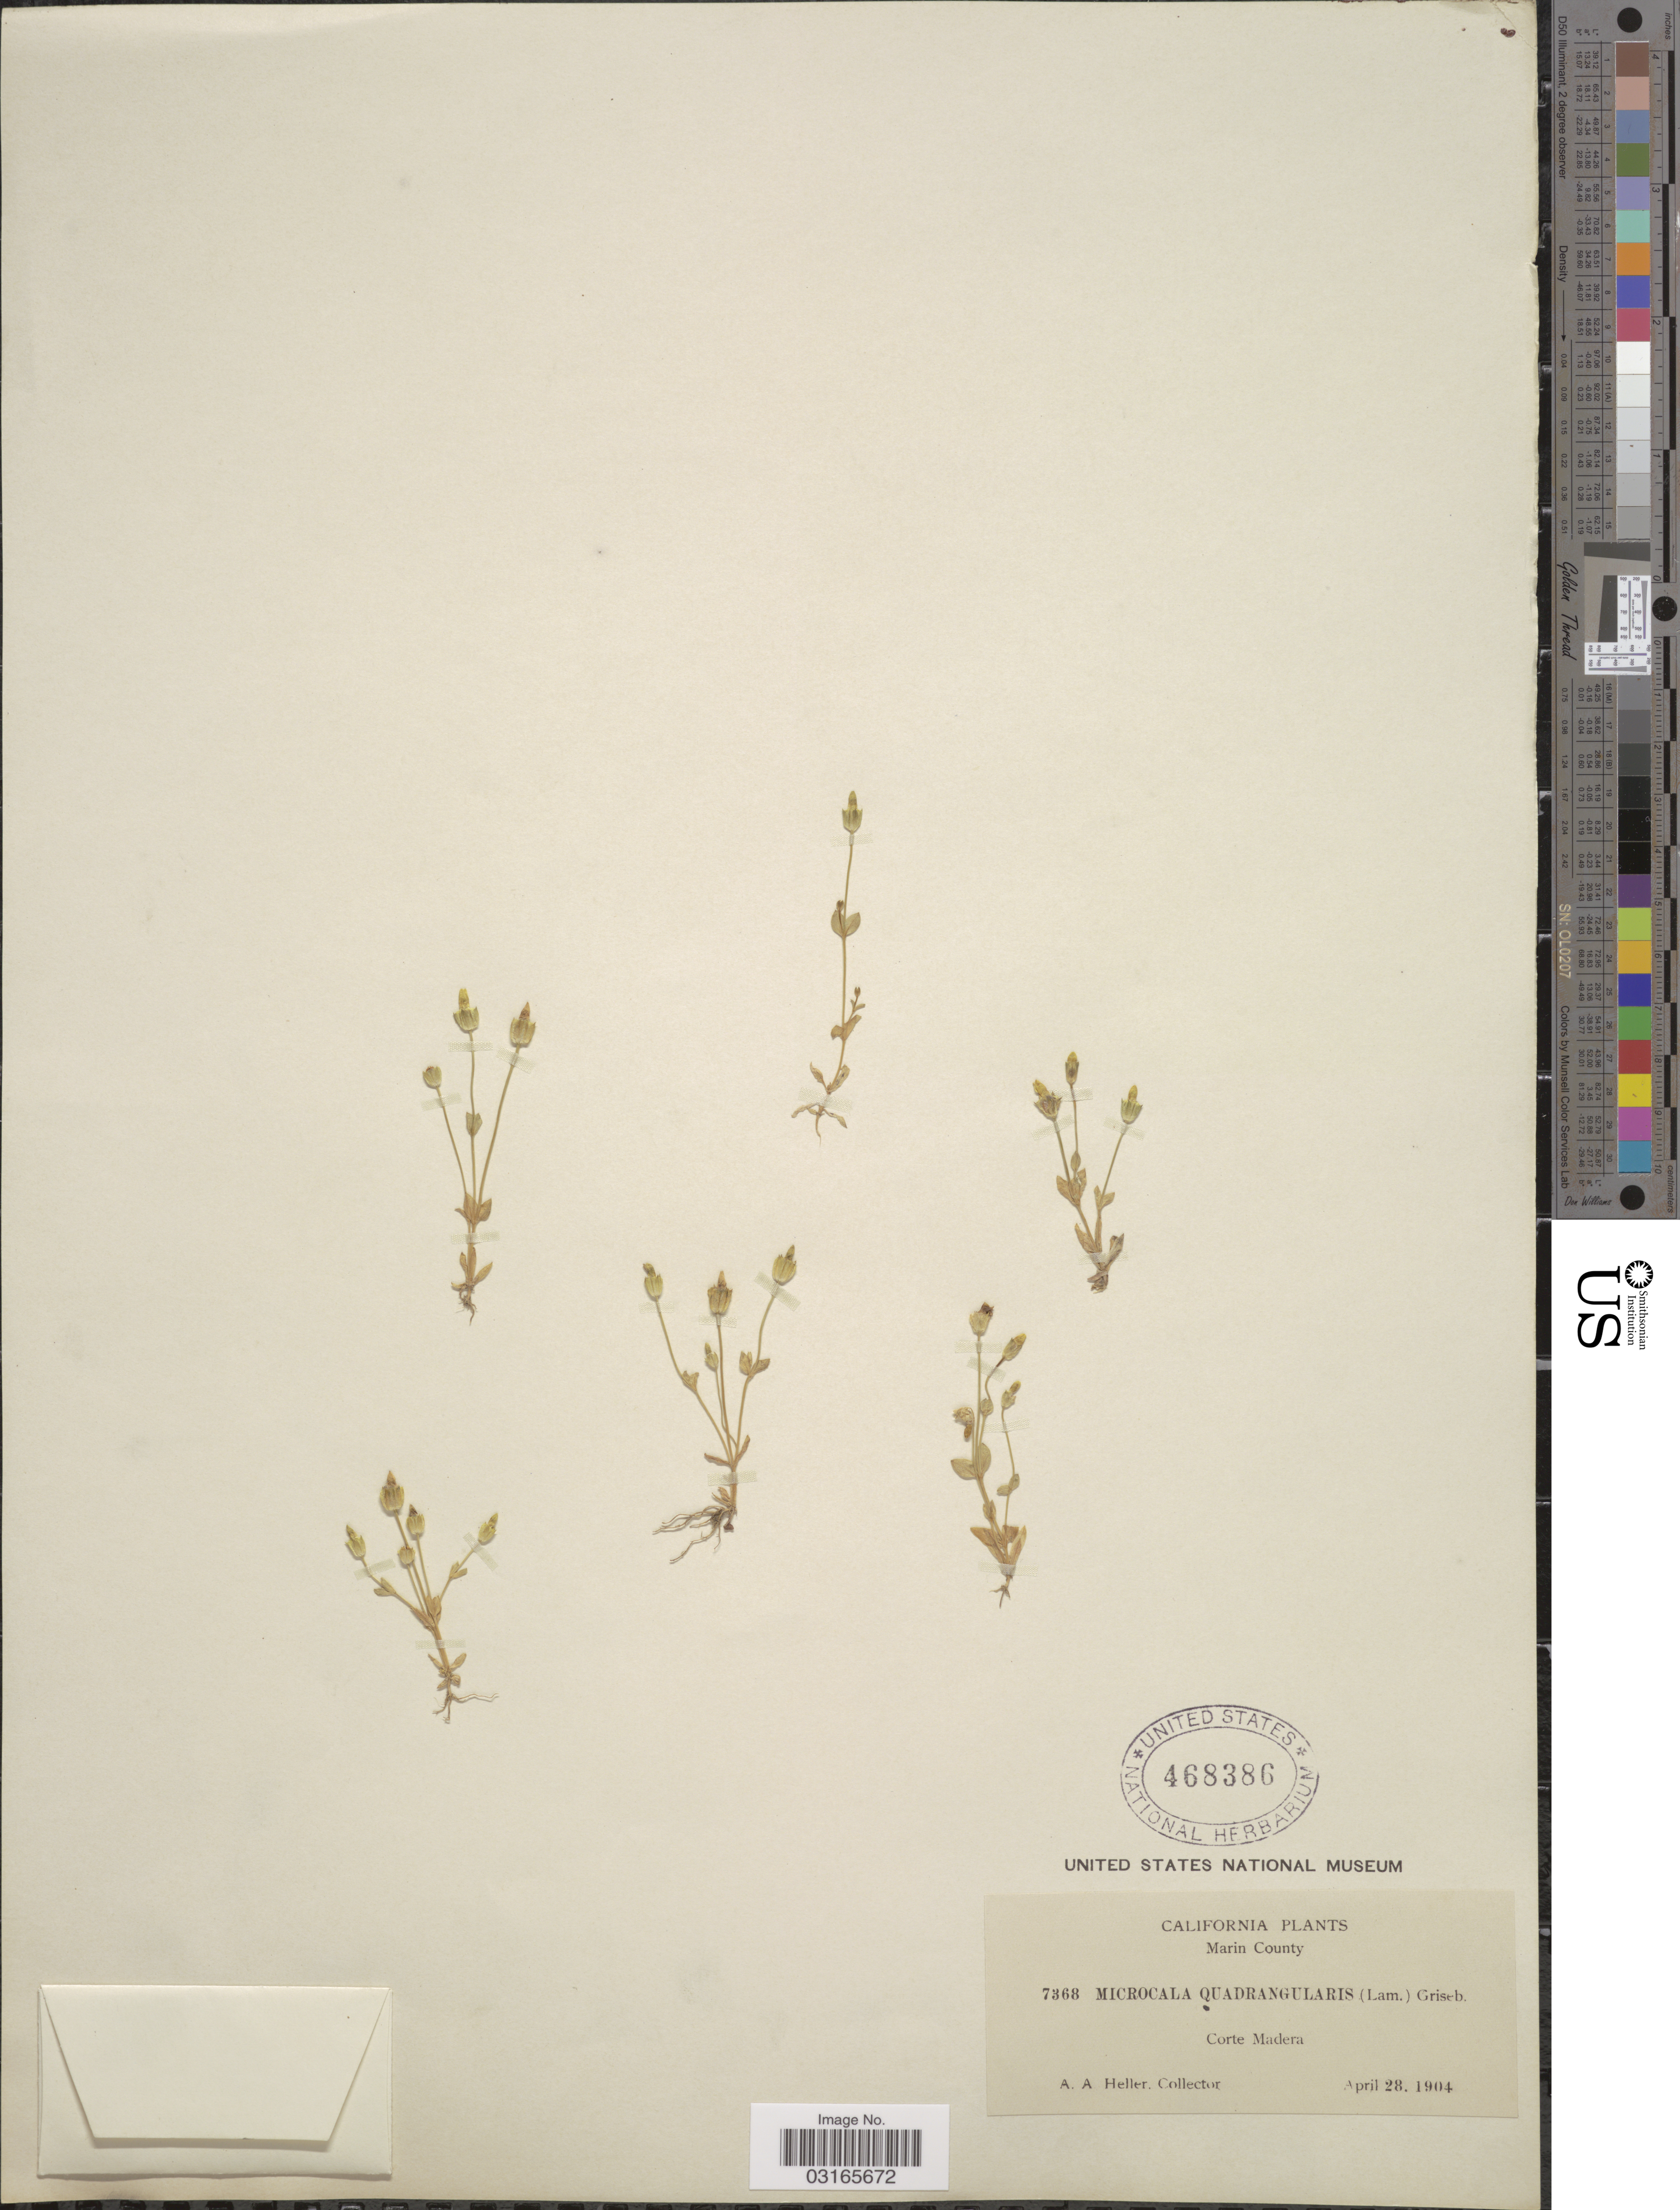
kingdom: Plantae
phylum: Tracheophyta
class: Magnoliopsida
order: Gentianales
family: Gentianaceae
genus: Microcala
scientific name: Microcala quadrangularis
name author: (Dombey ex Lam.) Griseb.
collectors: A. A. Heller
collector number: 7368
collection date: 1904-04-28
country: United States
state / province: California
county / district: Marin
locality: Marin County. Corte Madera.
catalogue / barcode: US 468386